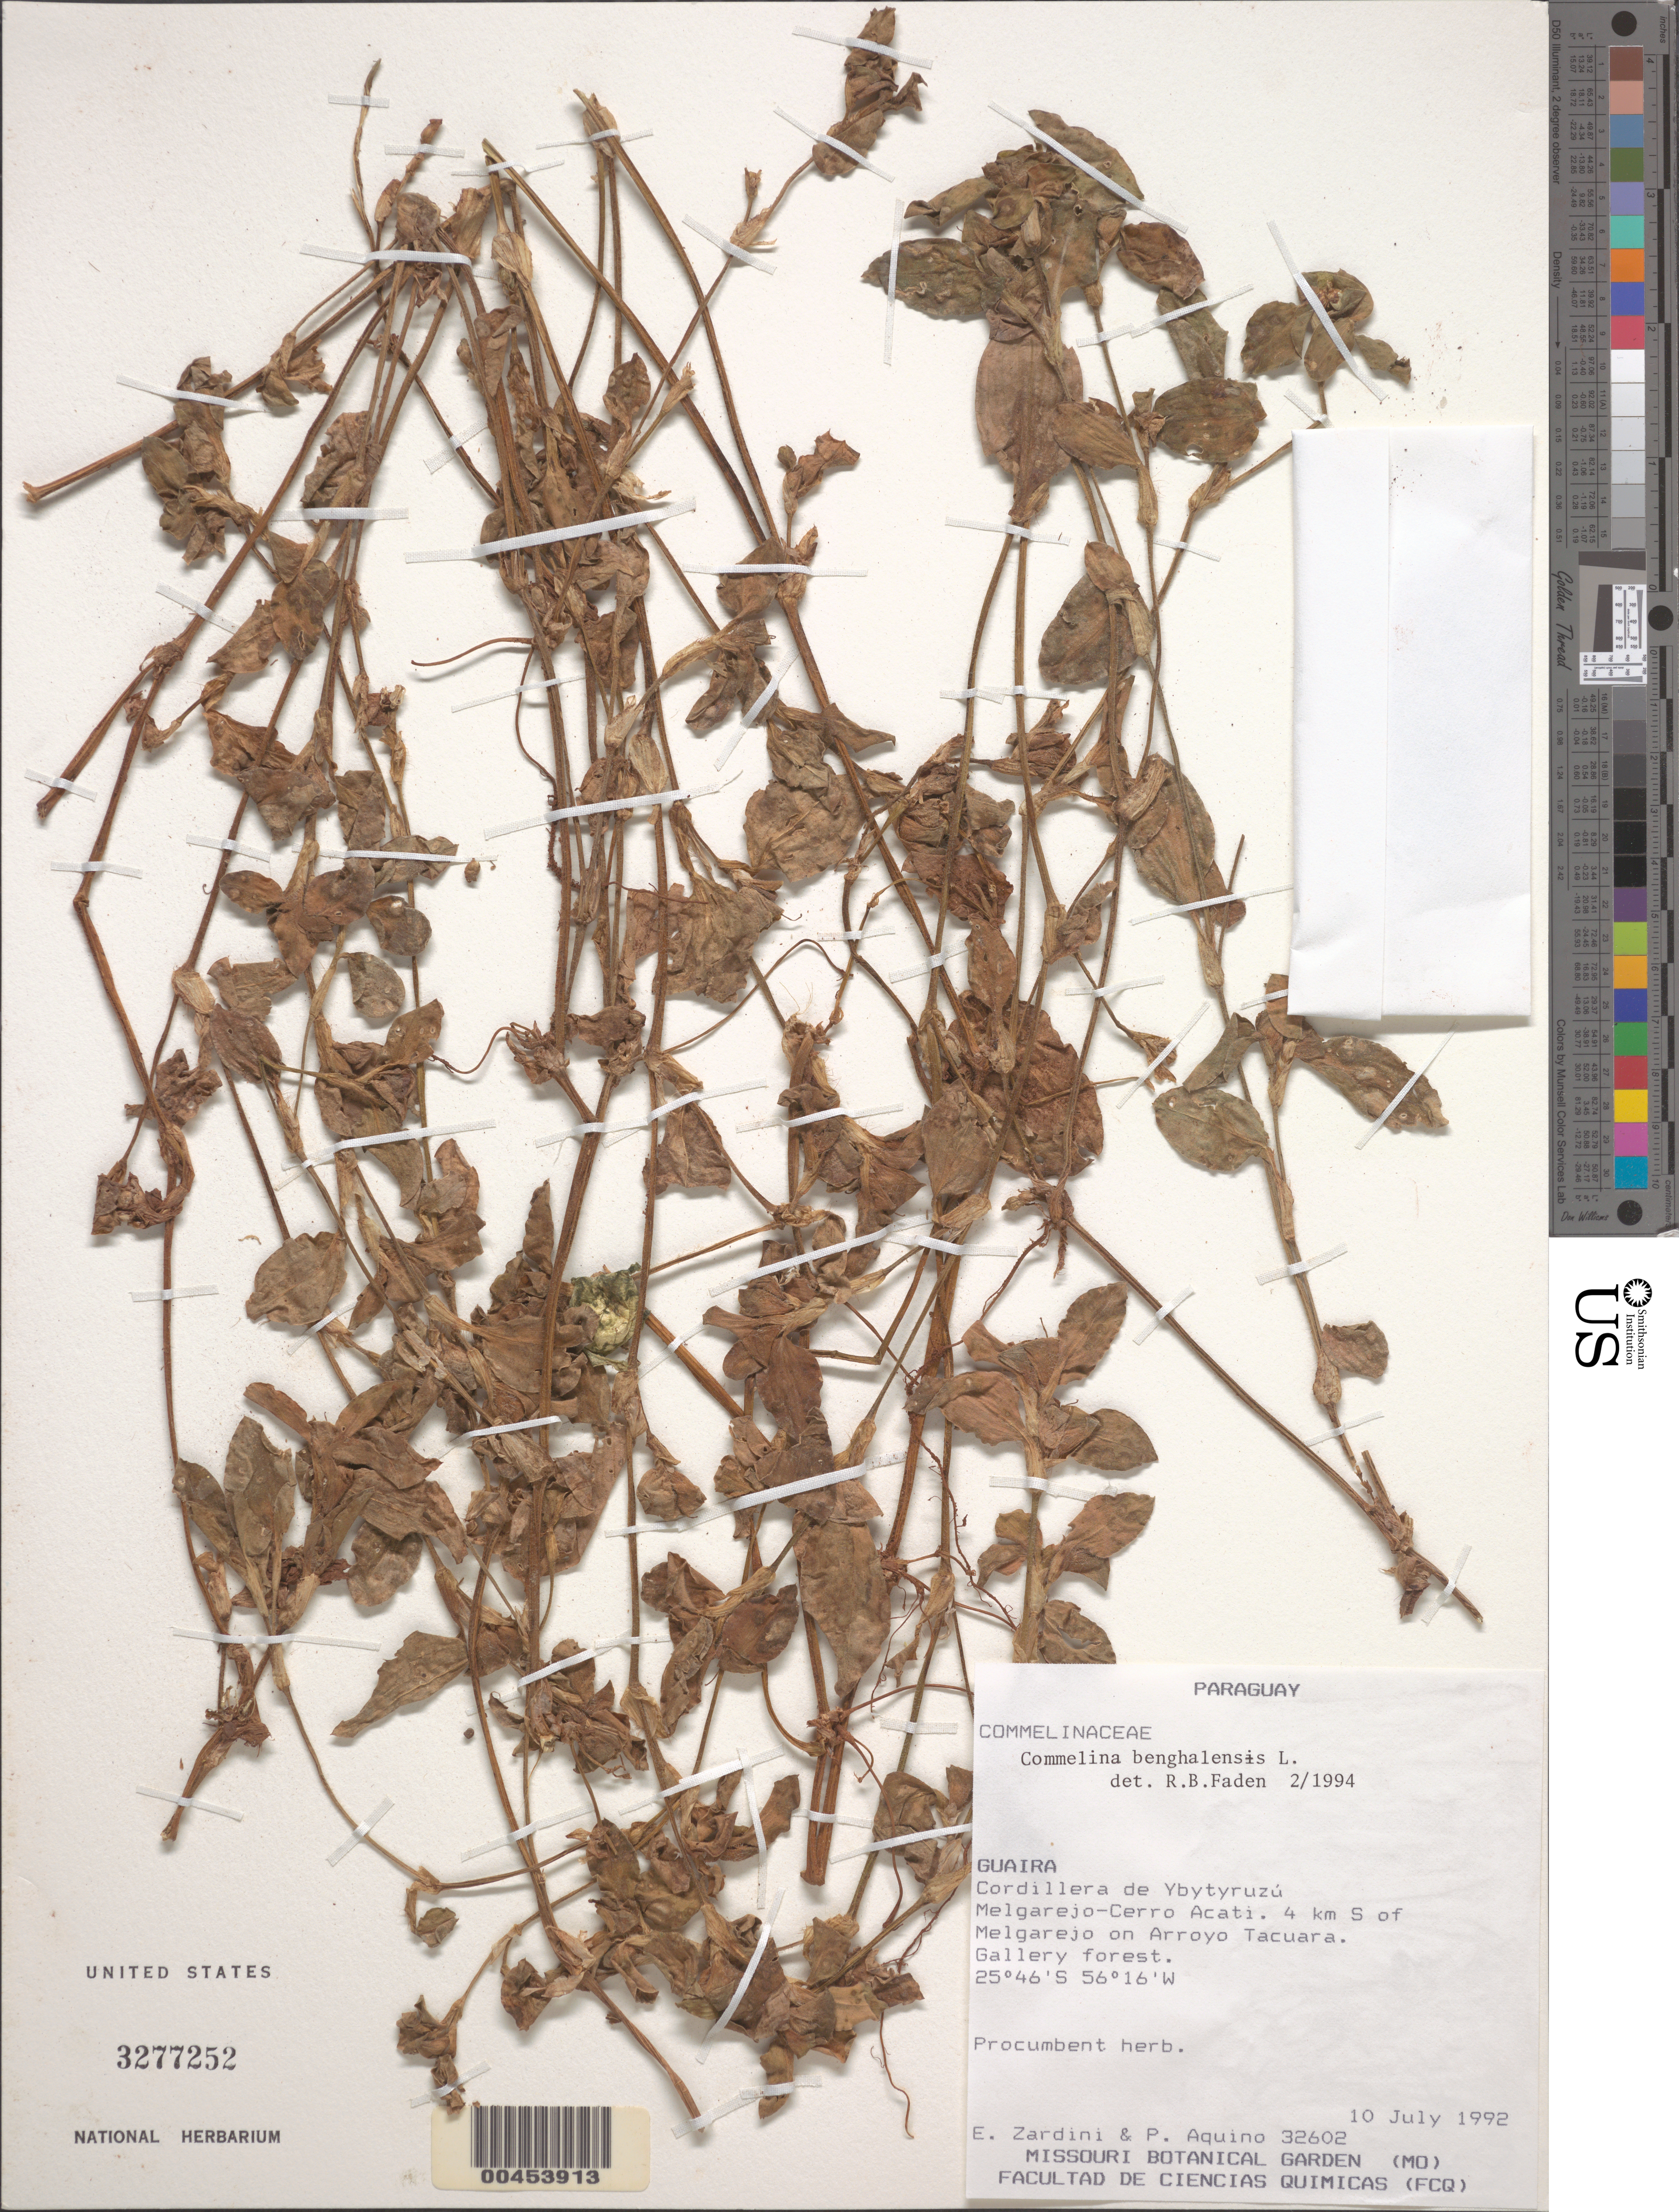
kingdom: Plantae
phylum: Tracheophyta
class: Liliopsida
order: Commelinales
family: Commelinaceae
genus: Commelina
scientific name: Commelina benghalensis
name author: L.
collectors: E. M. Zardini & P. Aquino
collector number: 32602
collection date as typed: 10 Jul 1992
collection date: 1992-07-10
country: Paraguay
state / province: Guairá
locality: Cordillera de ybytyruzu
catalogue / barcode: US 3277252